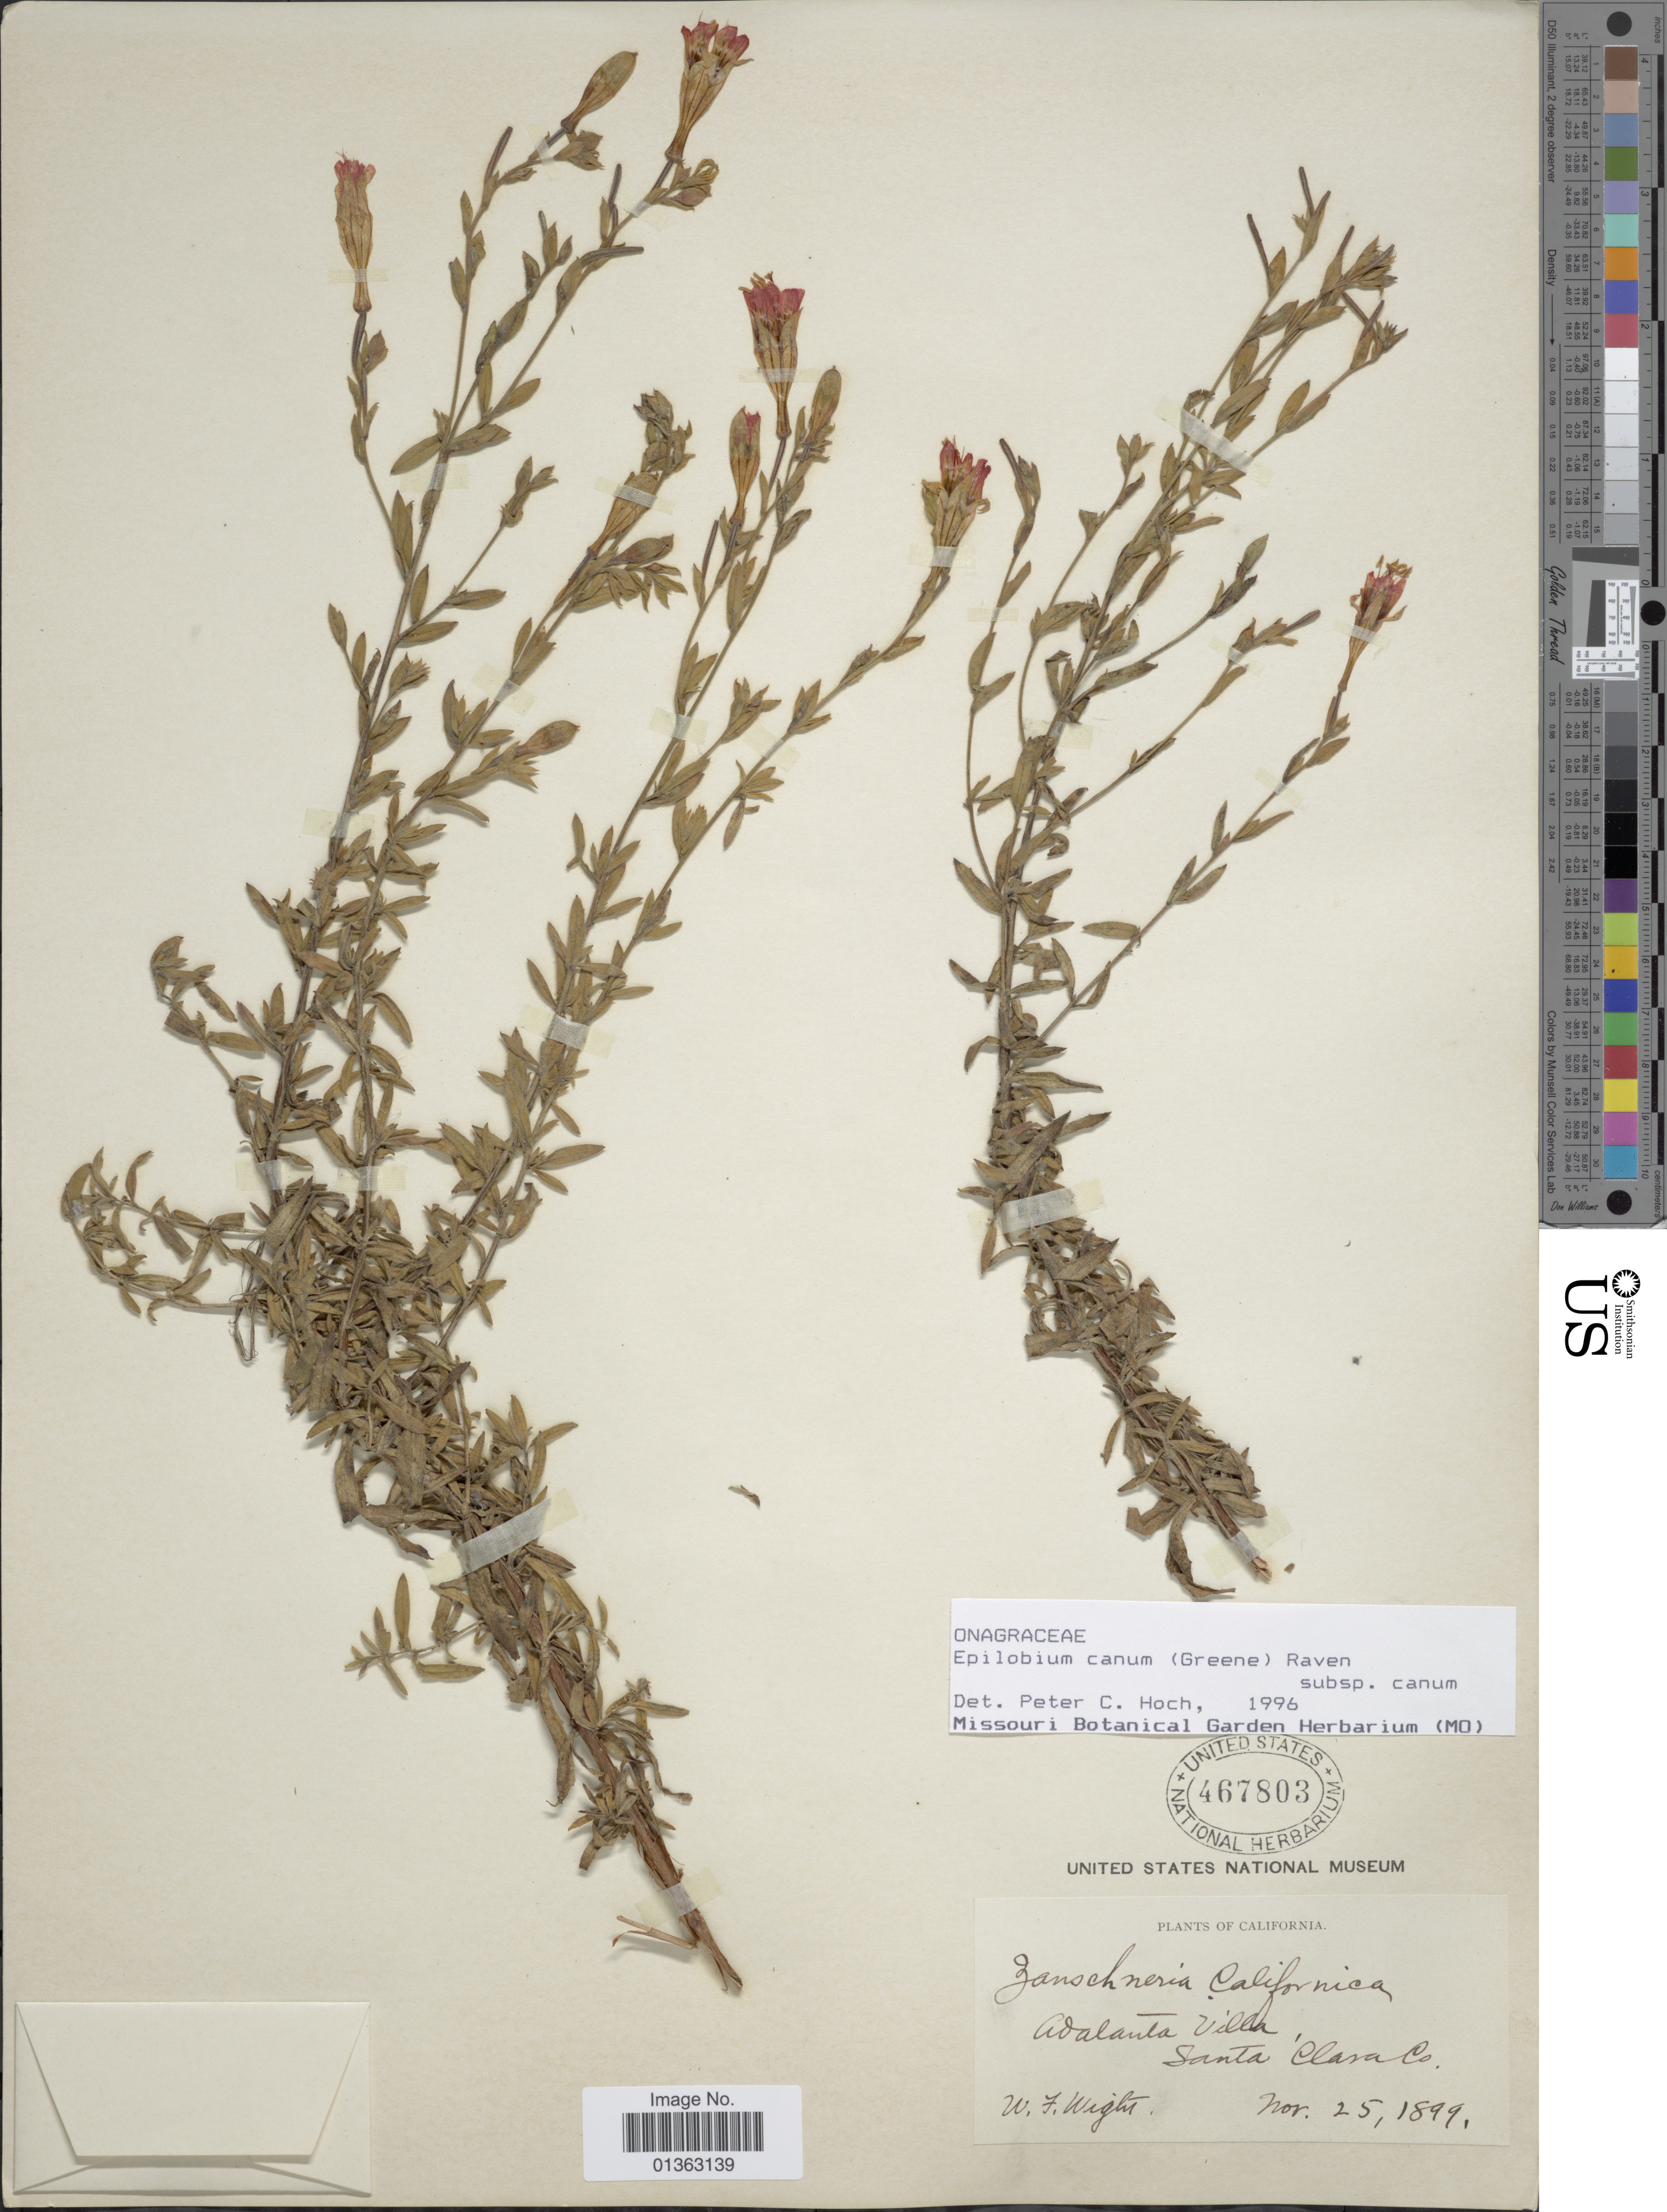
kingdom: Plantae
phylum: Tracheophyta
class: Magnoliopsida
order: Myrtales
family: Onagraceae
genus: Epilobium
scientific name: Epilobium canum subsp. canum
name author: (Greene) P.H. Raven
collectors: W. Wight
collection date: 1899-11-25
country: United States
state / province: California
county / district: Santa Clara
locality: Adalanta Villa, Santa Clara Co.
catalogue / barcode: US 467803